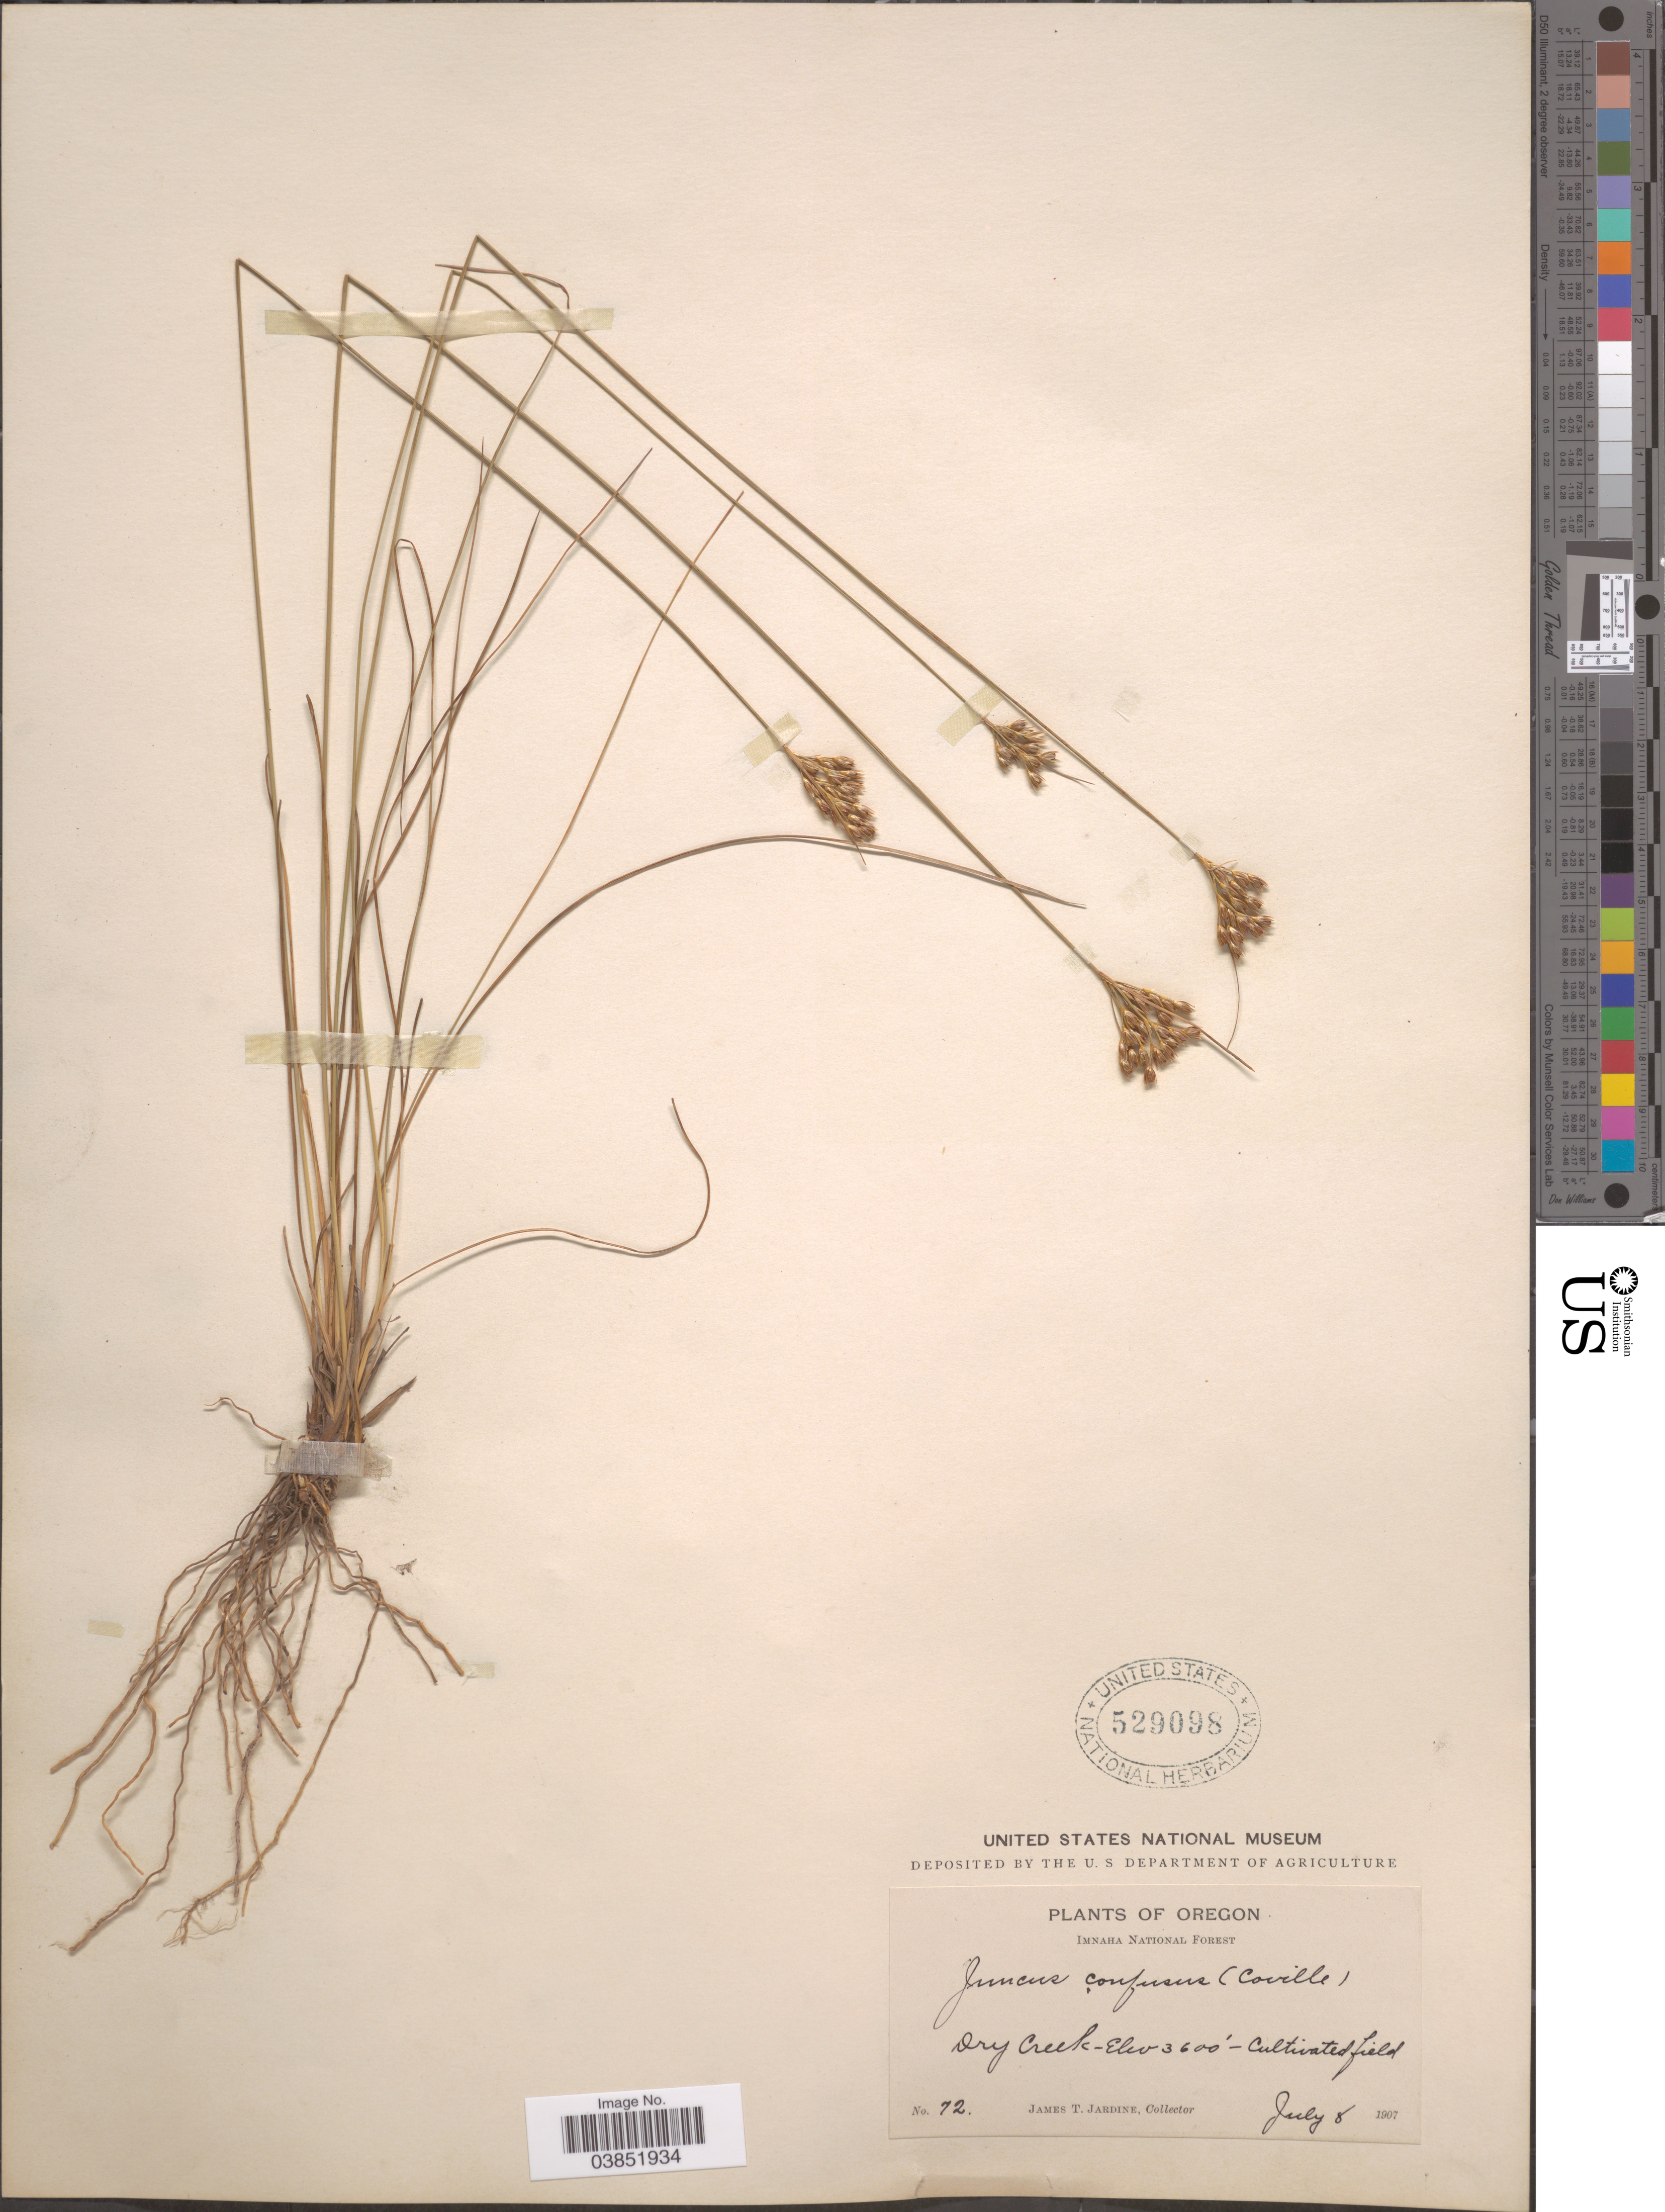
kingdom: Plantae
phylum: Tracheophyta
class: Liliopsida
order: Poales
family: Juncaceae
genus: Juncus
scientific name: Juncus confusus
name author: Coville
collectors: J. T. Jardine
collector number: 72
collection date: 1907-07-06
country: United States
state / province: Oregon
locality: Imnaha National Forest. Dry Creek.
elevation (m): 1097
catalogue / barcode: US 529098